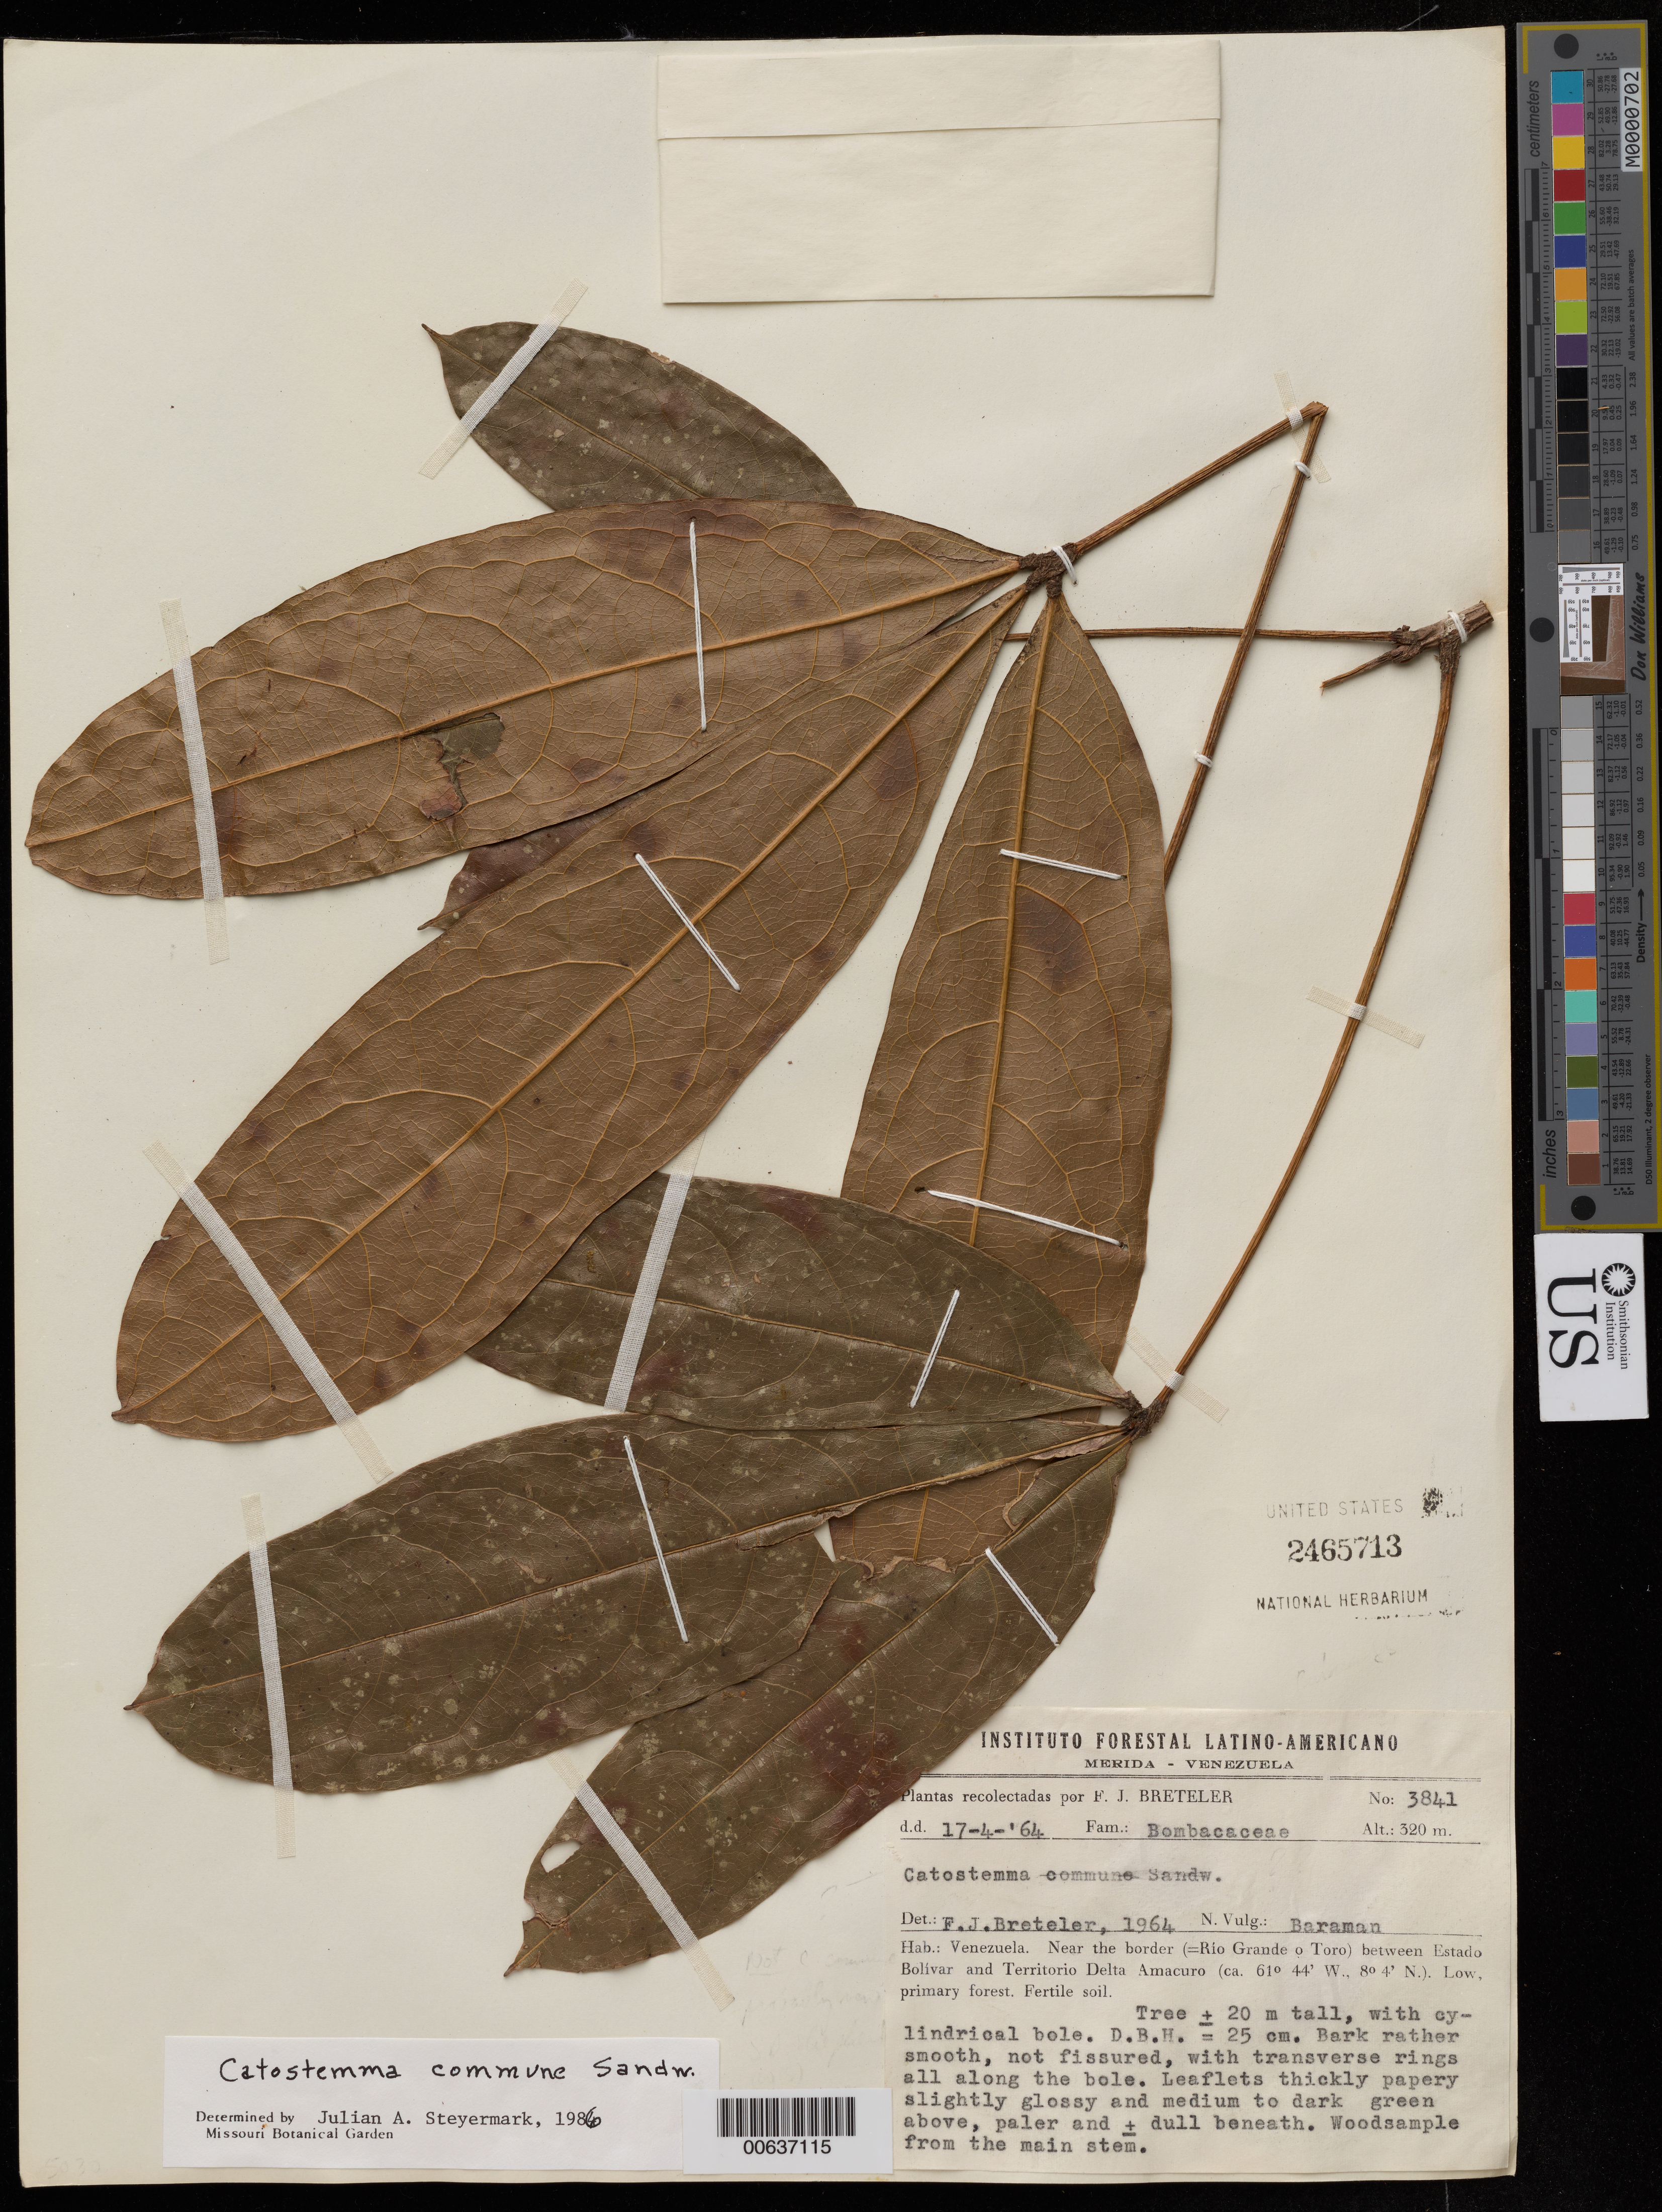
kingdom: Plantae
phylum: Tracheophyta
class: Magnoliopsida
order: Malvales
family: Malvaceae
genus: Catostemma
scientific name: Catostemma commune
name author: Sandwith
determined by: Steyermark, Julian A., (VEN)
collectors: F. J. Breteler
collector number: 3841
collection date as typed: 17-Apr-64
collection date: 1964-04-17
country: Venezuela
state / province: Bolívar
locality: Río Grande o Toro, near border between Estado Bolívar and Territorío Delta Amacuro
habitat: Low, primary forest. Fertile soil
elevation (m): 320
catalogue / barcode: US 2465713